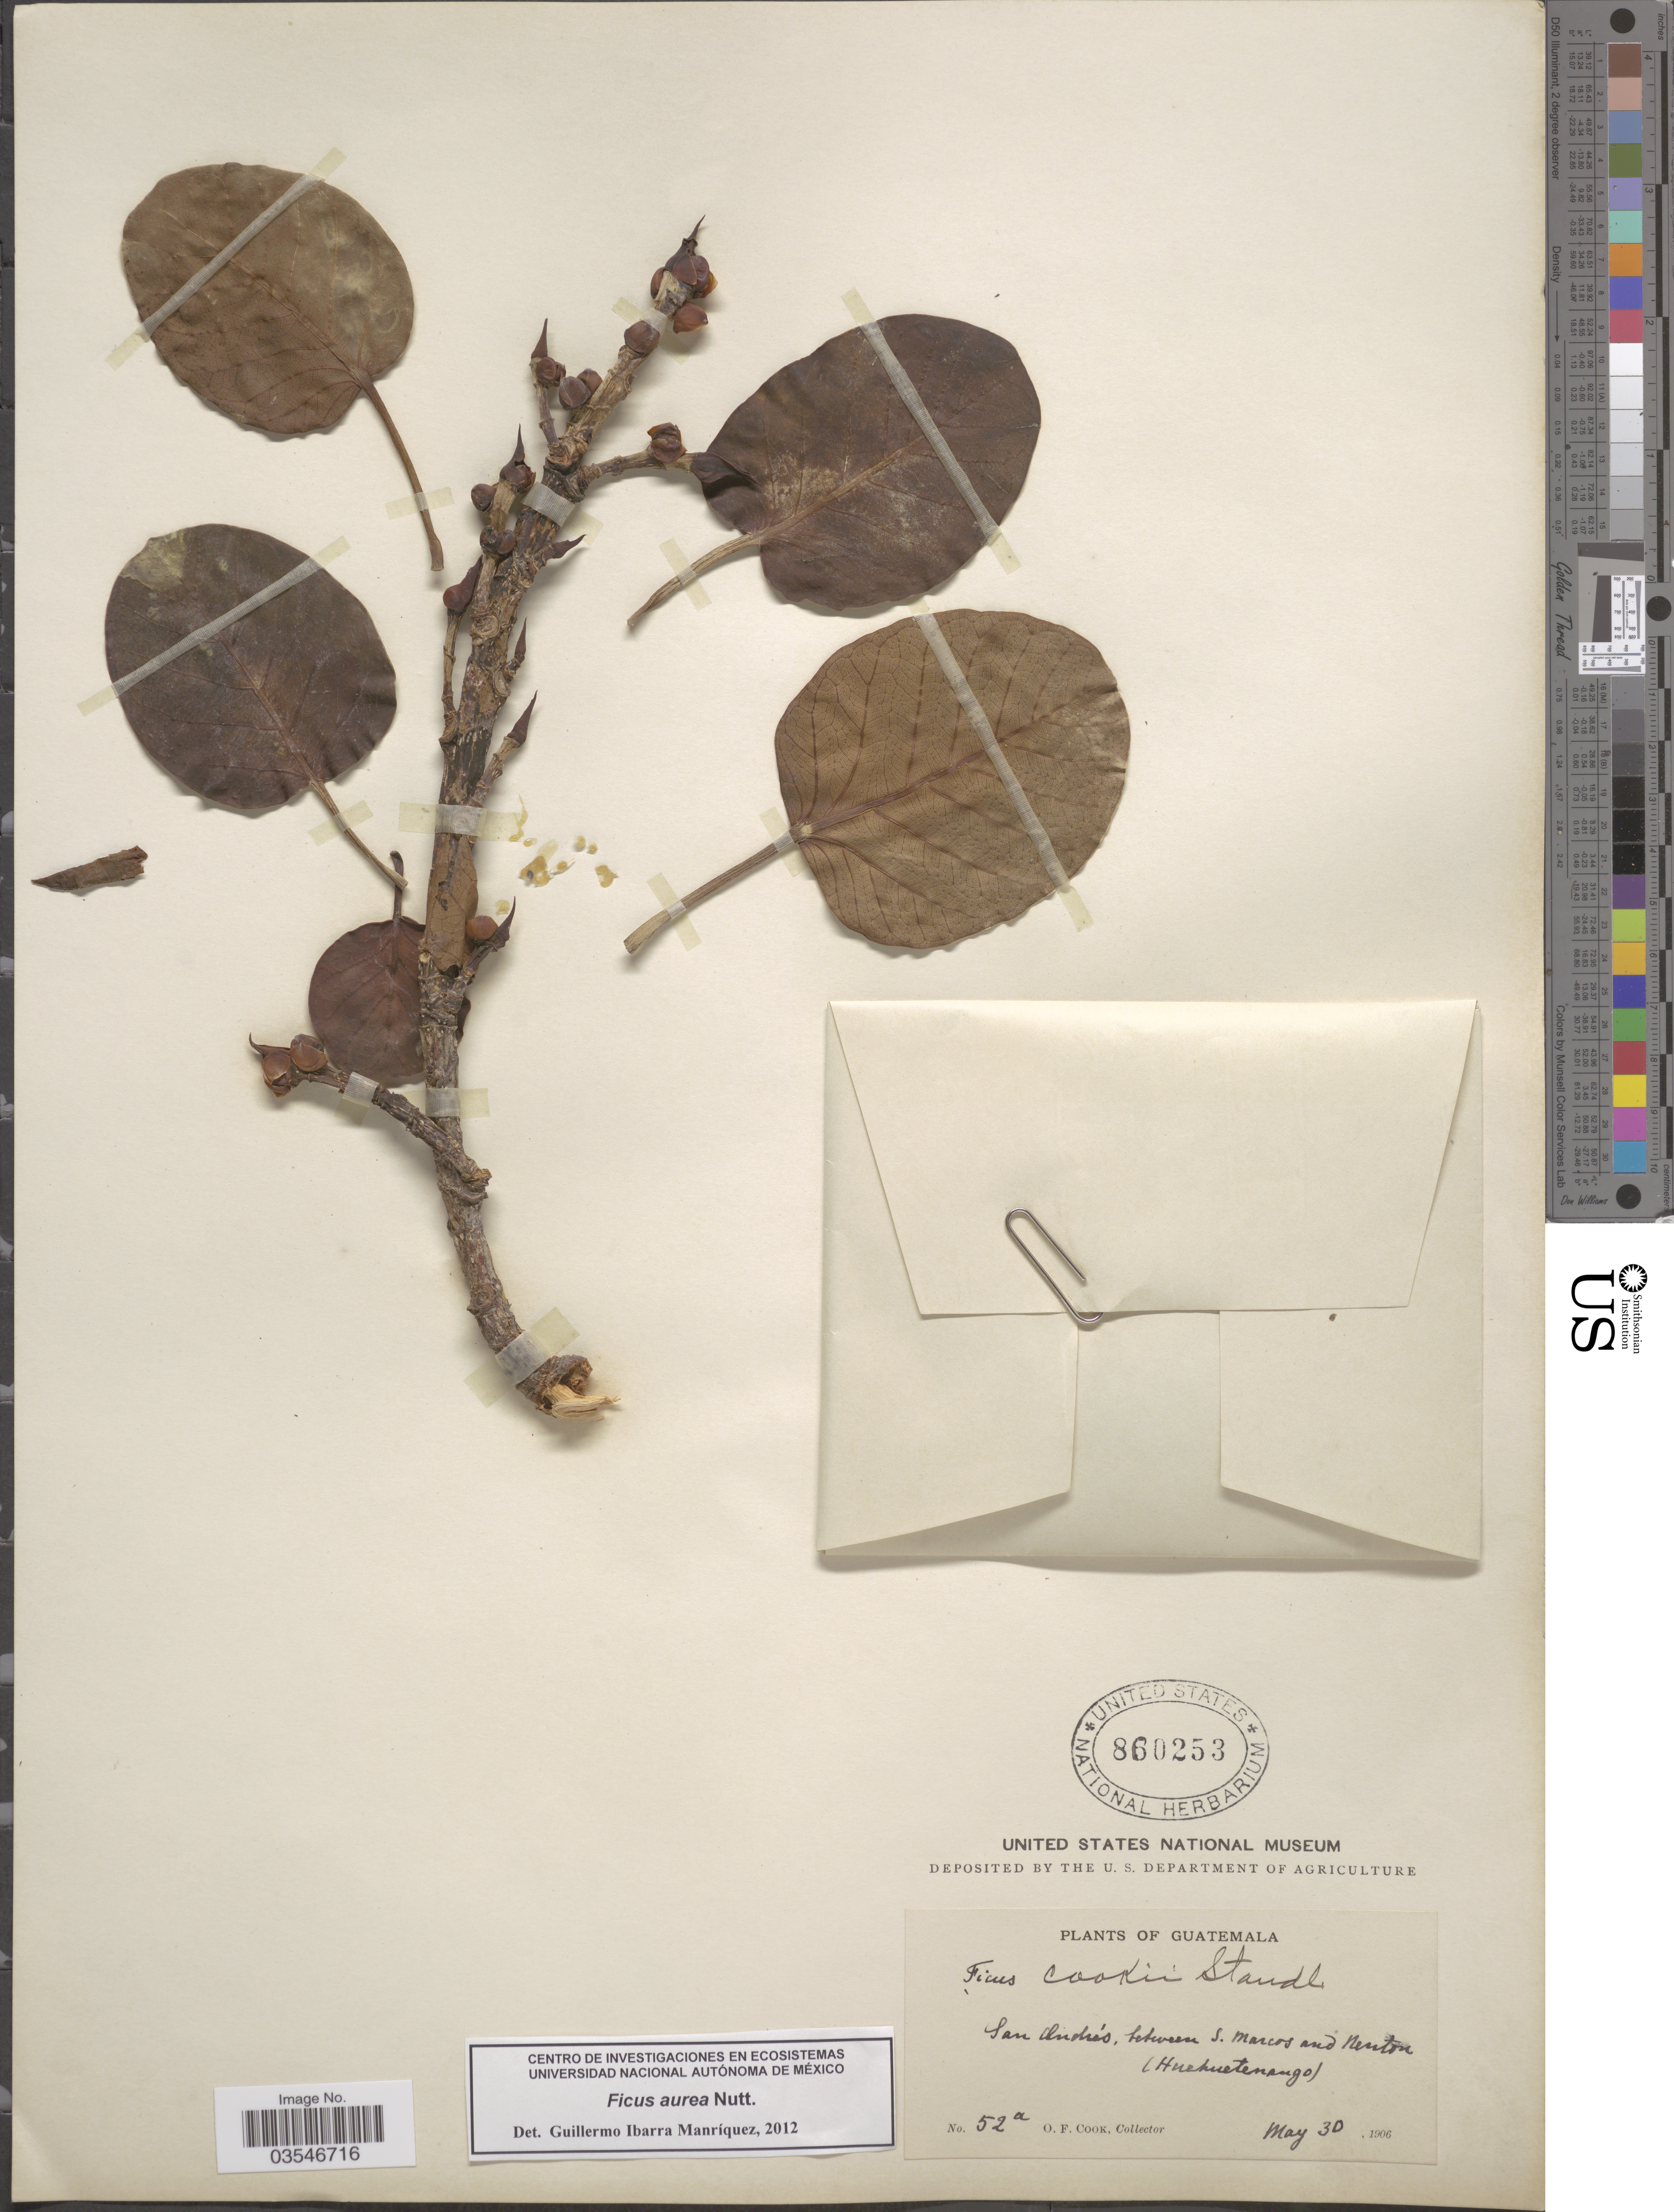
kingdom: Plantae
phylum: Tracheophyta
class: Magnoliopsida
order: Rosales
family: Moraceae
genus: Ficus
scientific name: Ficus aurea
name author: Nutt.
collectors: O. F. Cook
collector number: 52a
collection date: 1906-05-30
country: Guatemala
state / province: Huehuetenango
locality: San Andrés, between S. Marcos and Nenton.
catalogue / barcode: US 860253